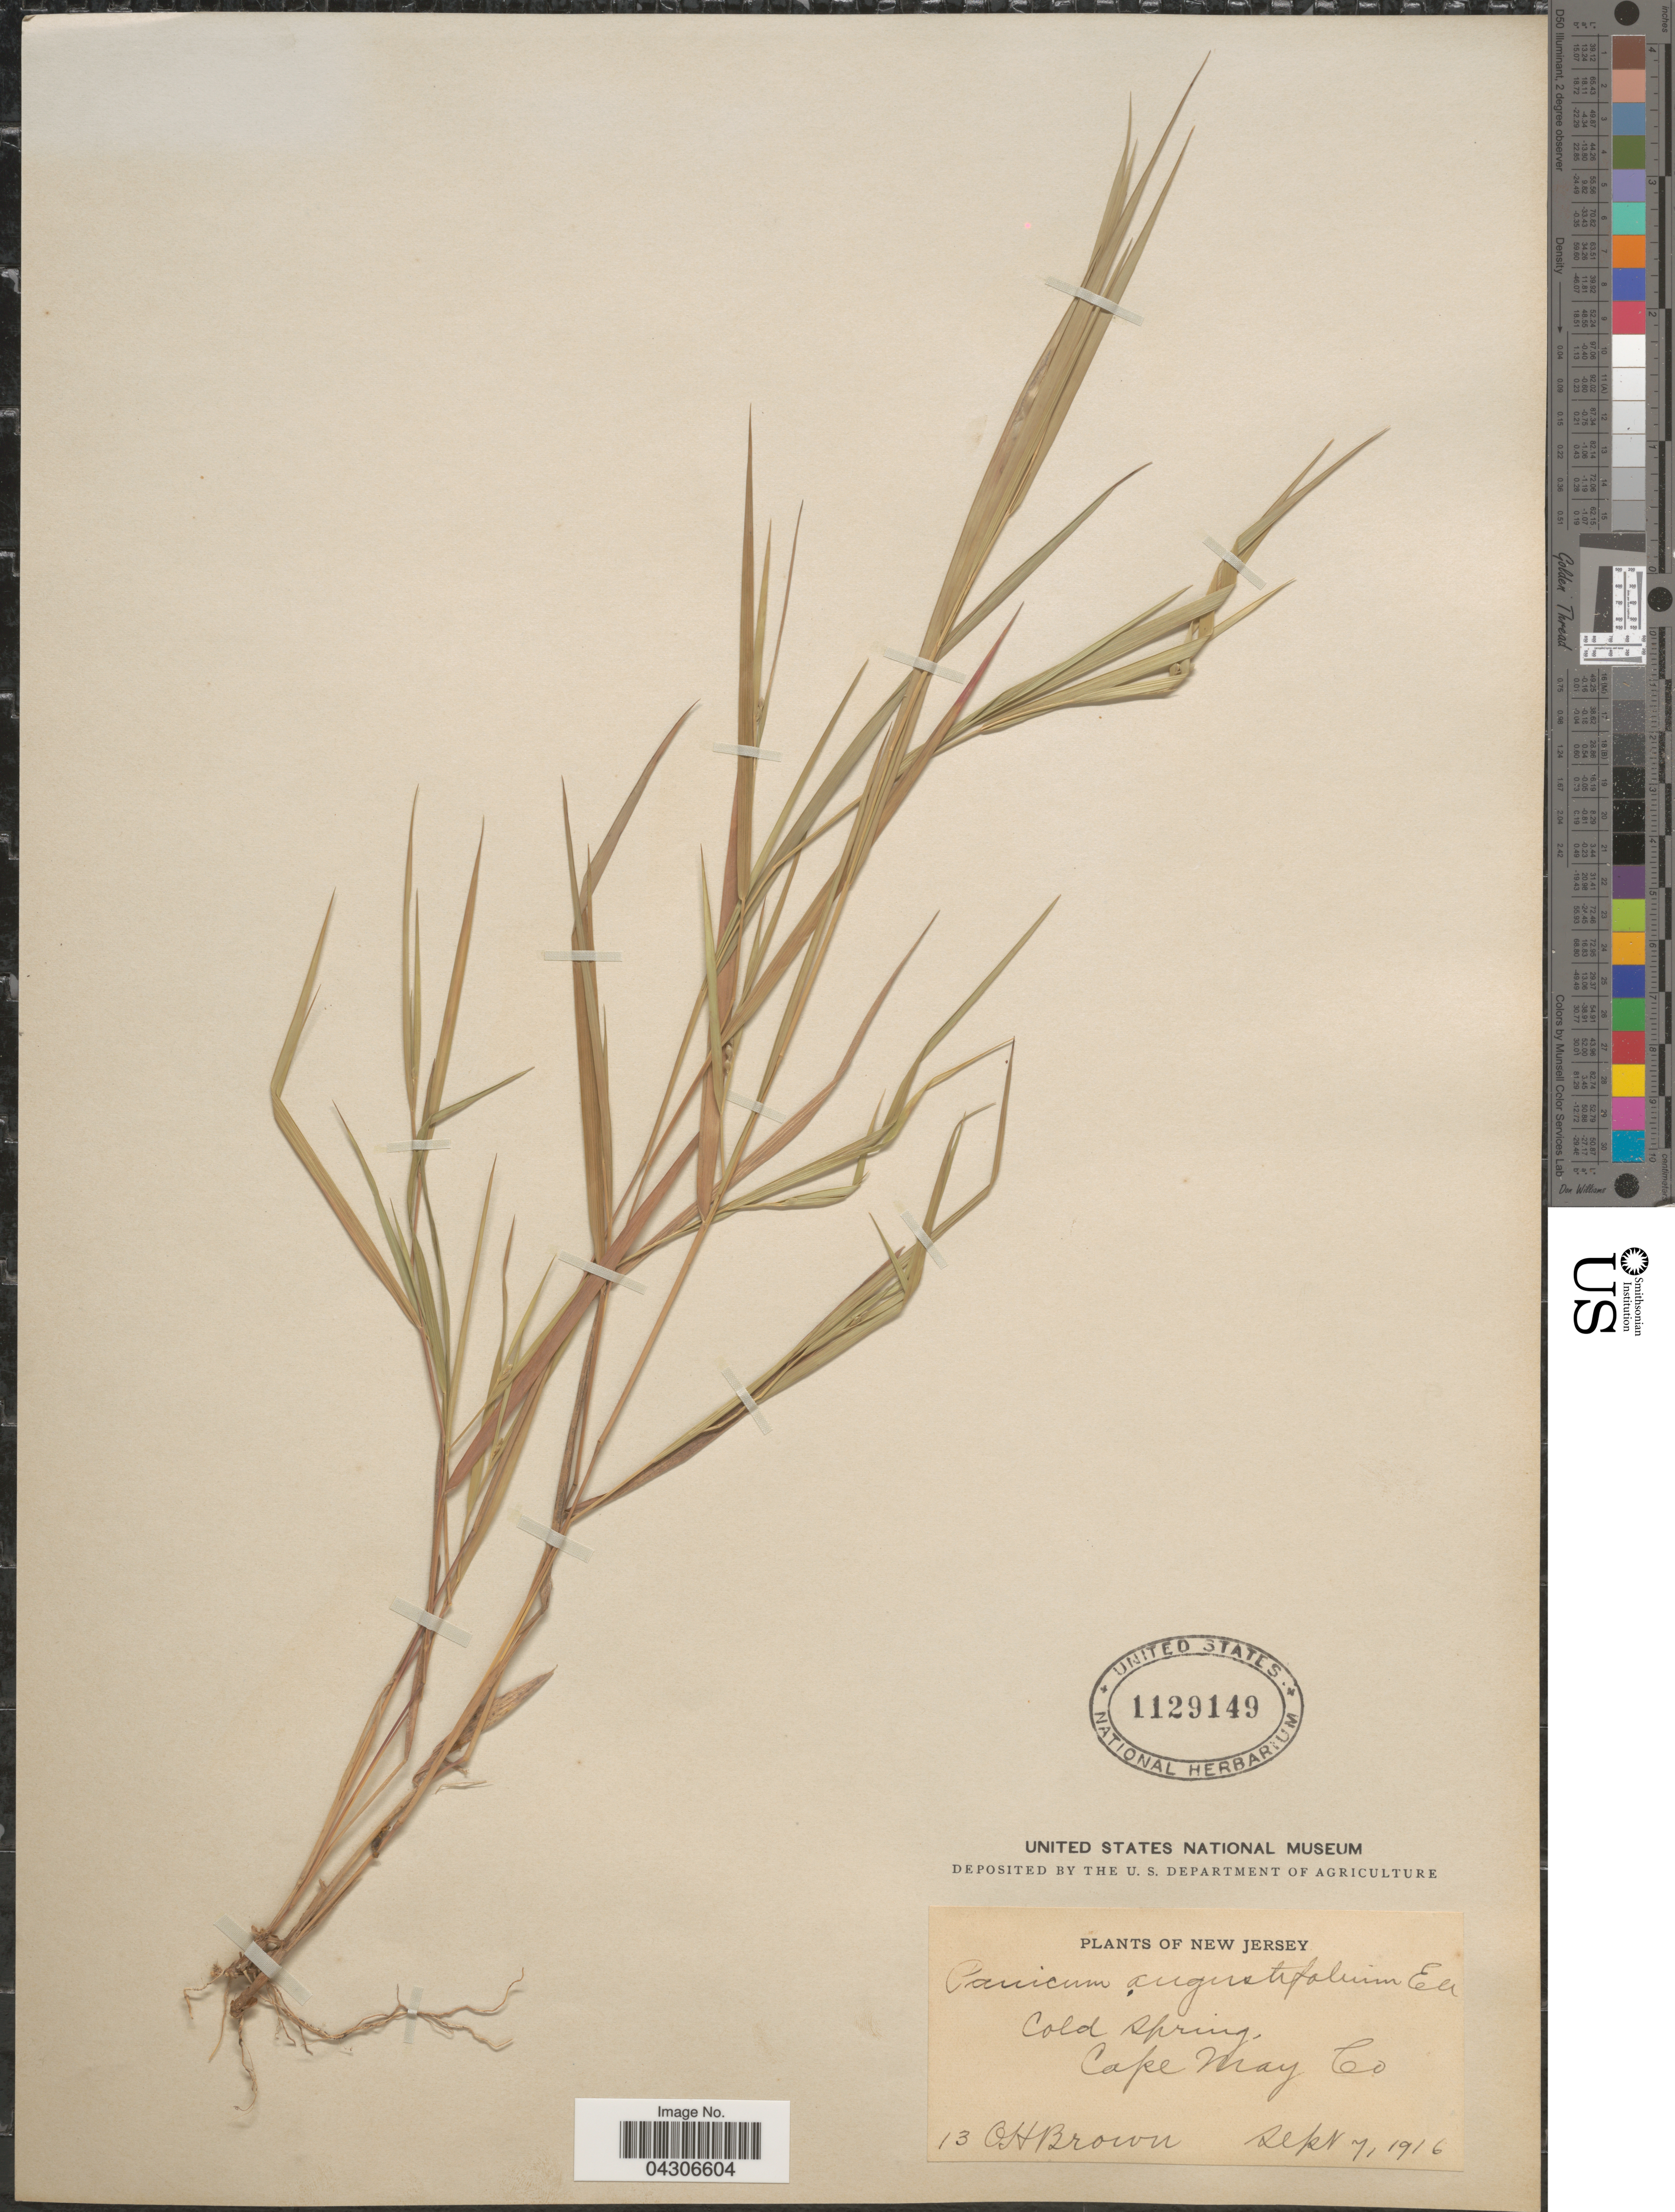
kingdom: Plantae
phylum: Tracheophyta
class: Liliopsida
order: Poales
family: Poaceae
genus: Dichanthelium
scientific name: Dichanthelium aciculare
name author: (Desv. ex Poir.) Gould & C.A. Clark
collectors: O. Brown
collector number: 13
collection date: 1916-09-07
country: United States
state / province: New Jersey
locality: Cold Spring, Cape May Co.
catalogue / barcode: US 1129149